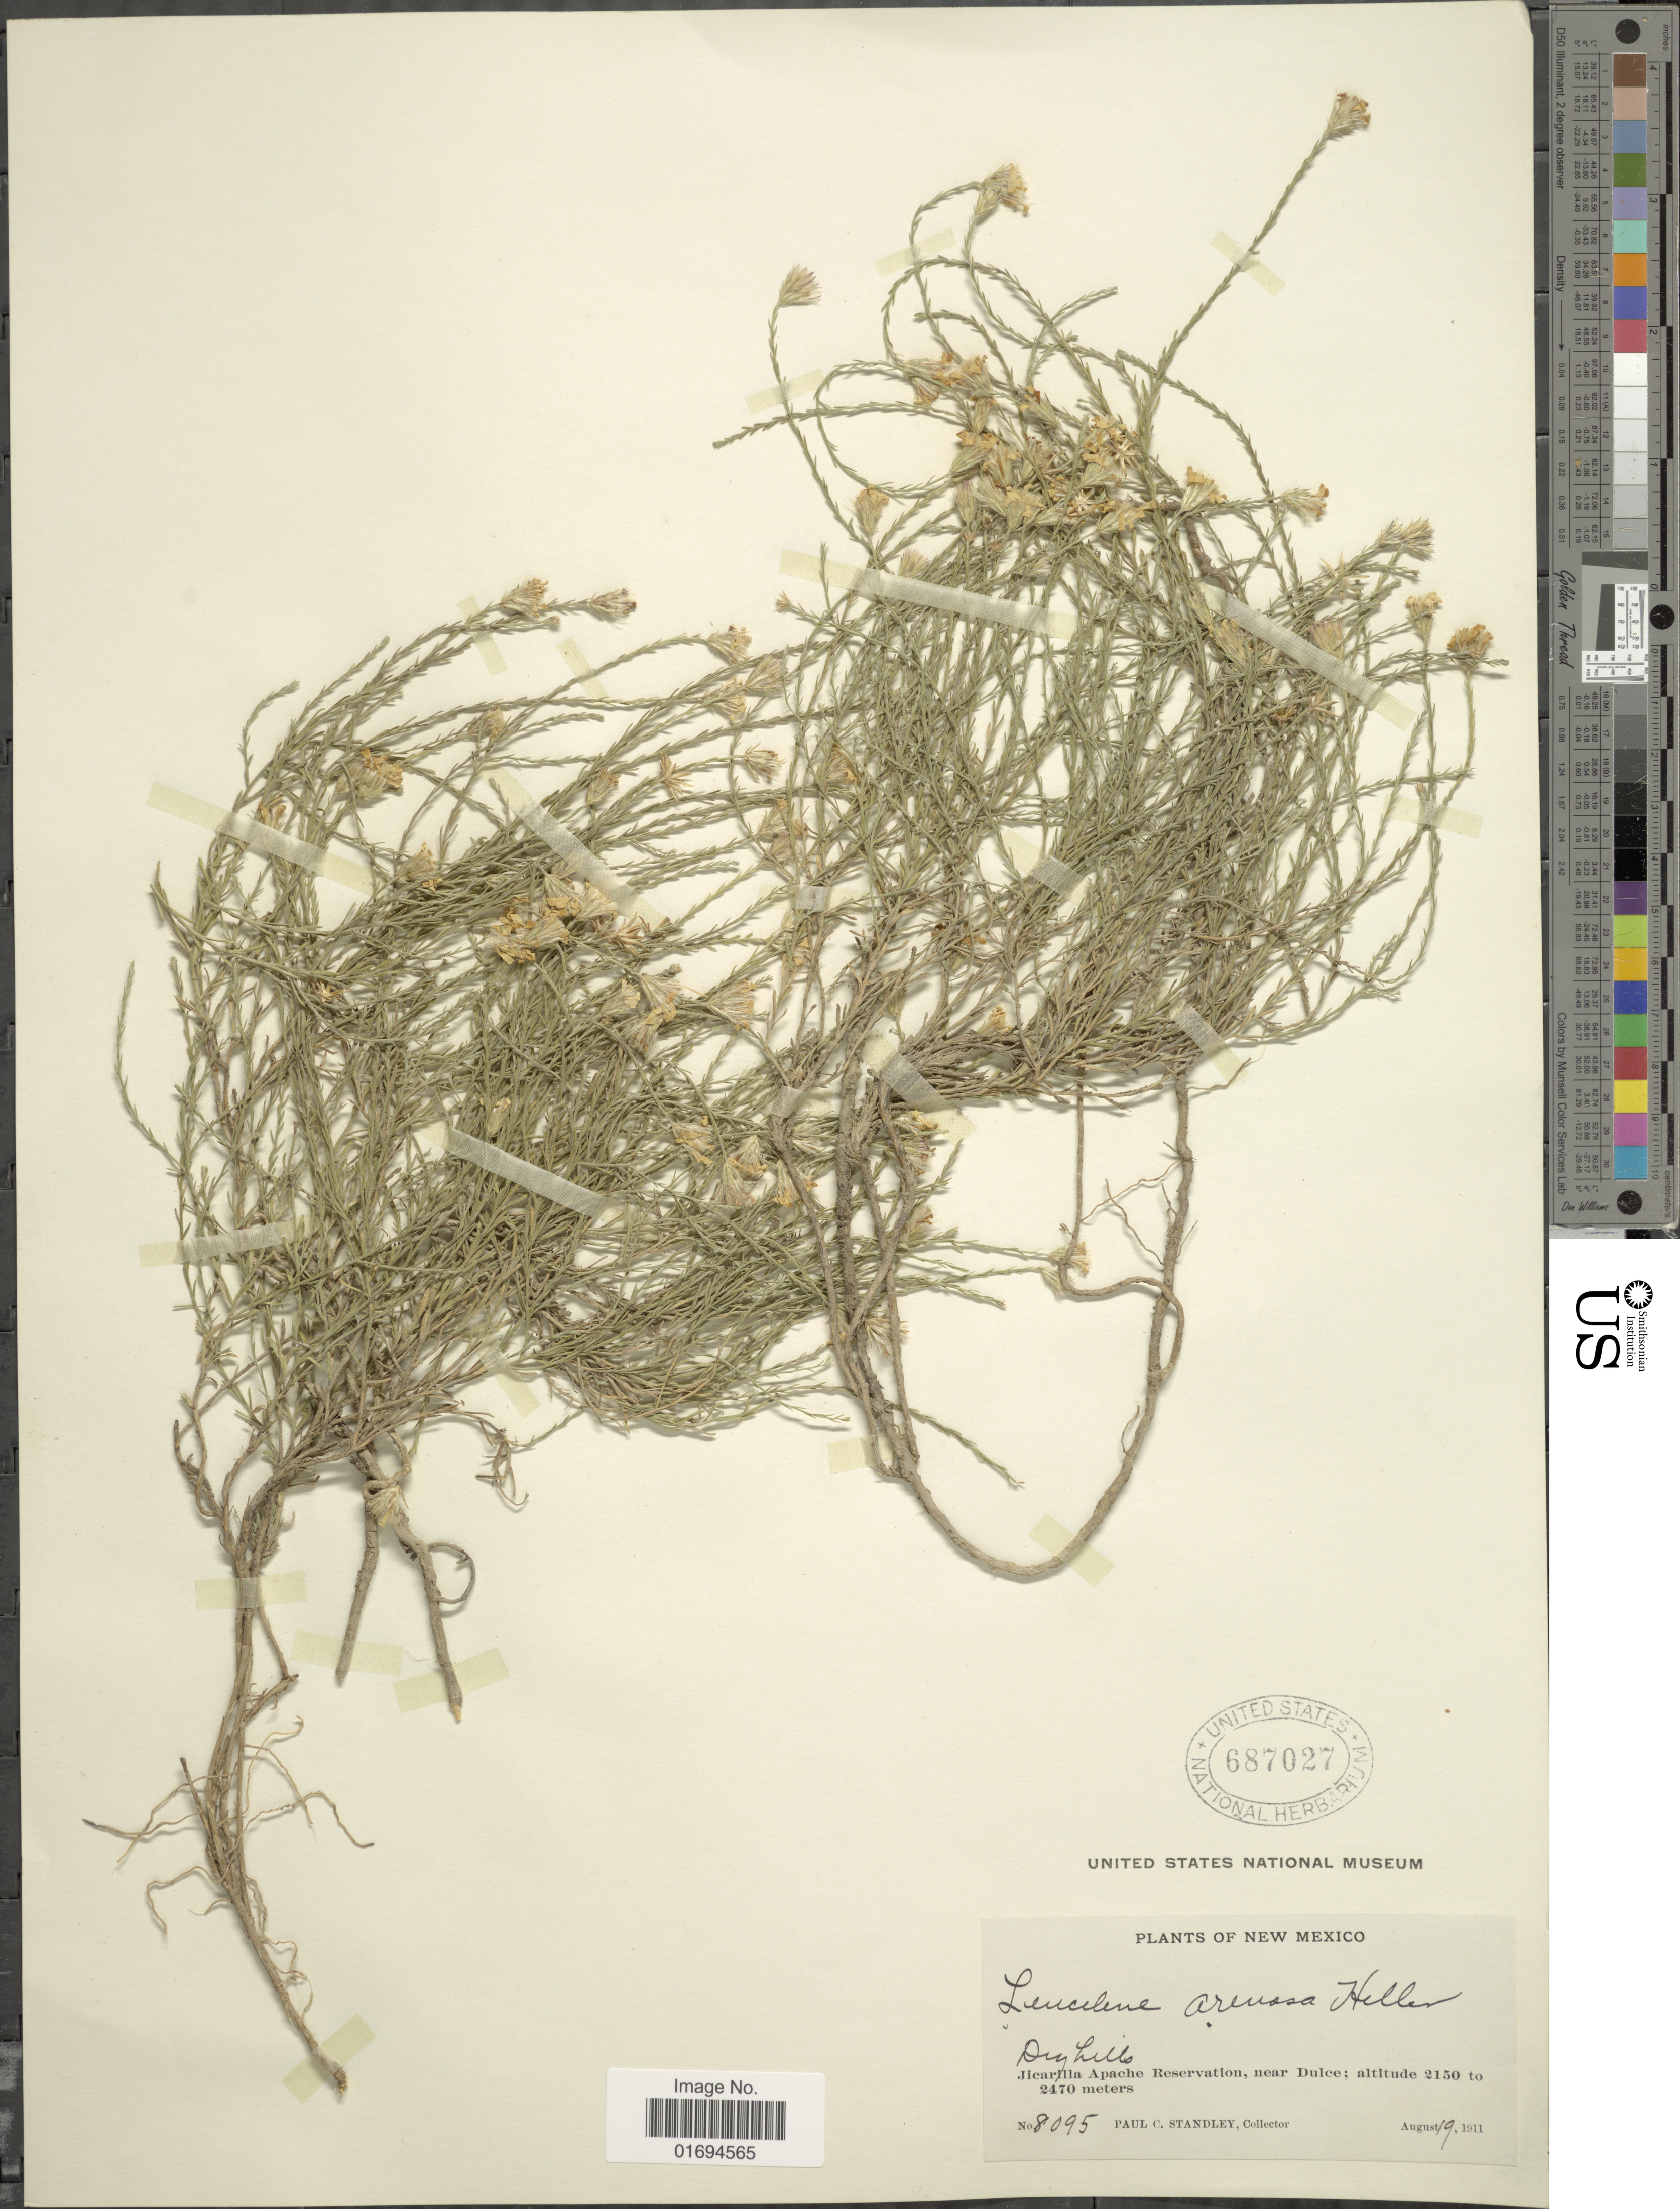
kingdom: Plantae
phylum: Tracheophyta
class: Magnoliopsida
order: Asterales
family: Asteraceae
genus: Chaetopappa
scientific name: Chaetopappa ericoides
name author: (Torr.) G.L. Nesom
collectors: P. C. Standley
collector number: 8095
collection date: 1911-08-19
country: United States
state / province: New Mexico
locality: Jicarilla Apache Reservation, near Dulce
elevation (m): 2150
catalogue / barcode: US 687027